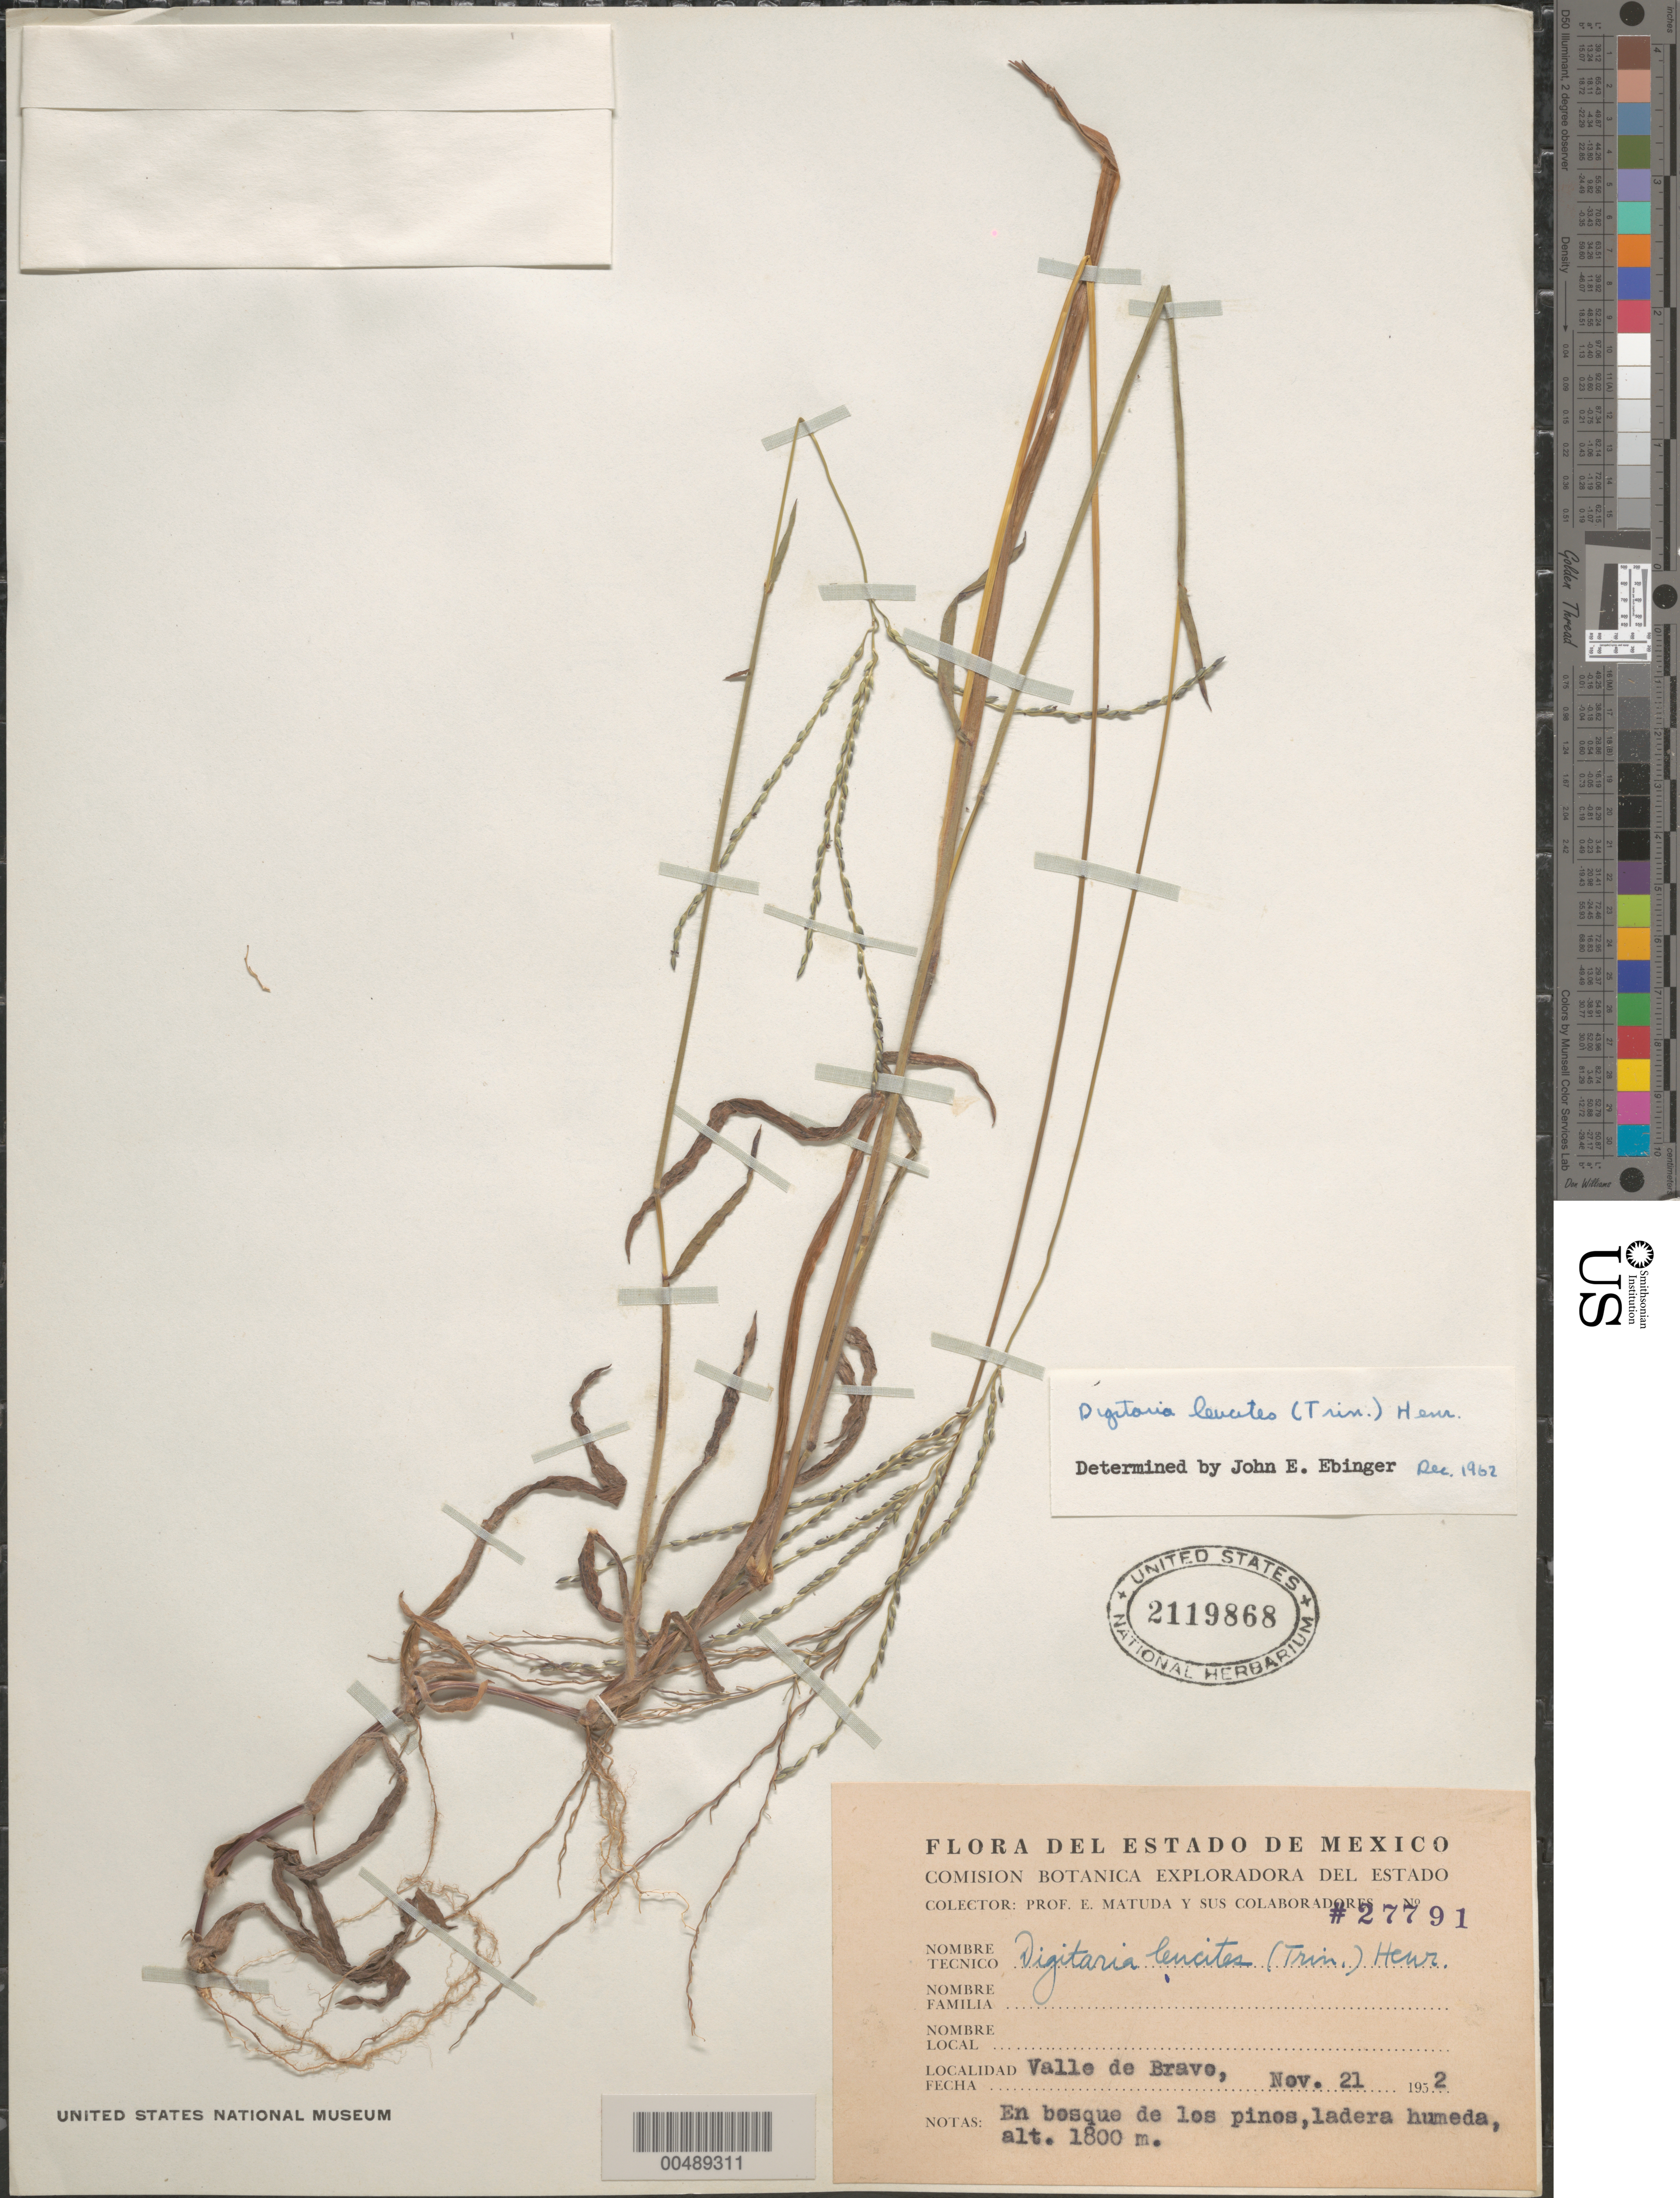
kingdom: Plantae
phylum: Tracheophyta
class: Liliopsida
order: Poales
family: Poaceae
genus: Digitaria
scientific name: Digitaria leucites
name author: (Trin.) Henr.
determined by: Ebinger, John E.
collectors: E. Matuda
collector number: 27791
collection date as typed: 21 Nov 1952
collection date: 1952-11-21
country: Mexico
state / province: México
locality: Valle de Brave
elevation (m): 549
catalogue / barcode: US 2119868